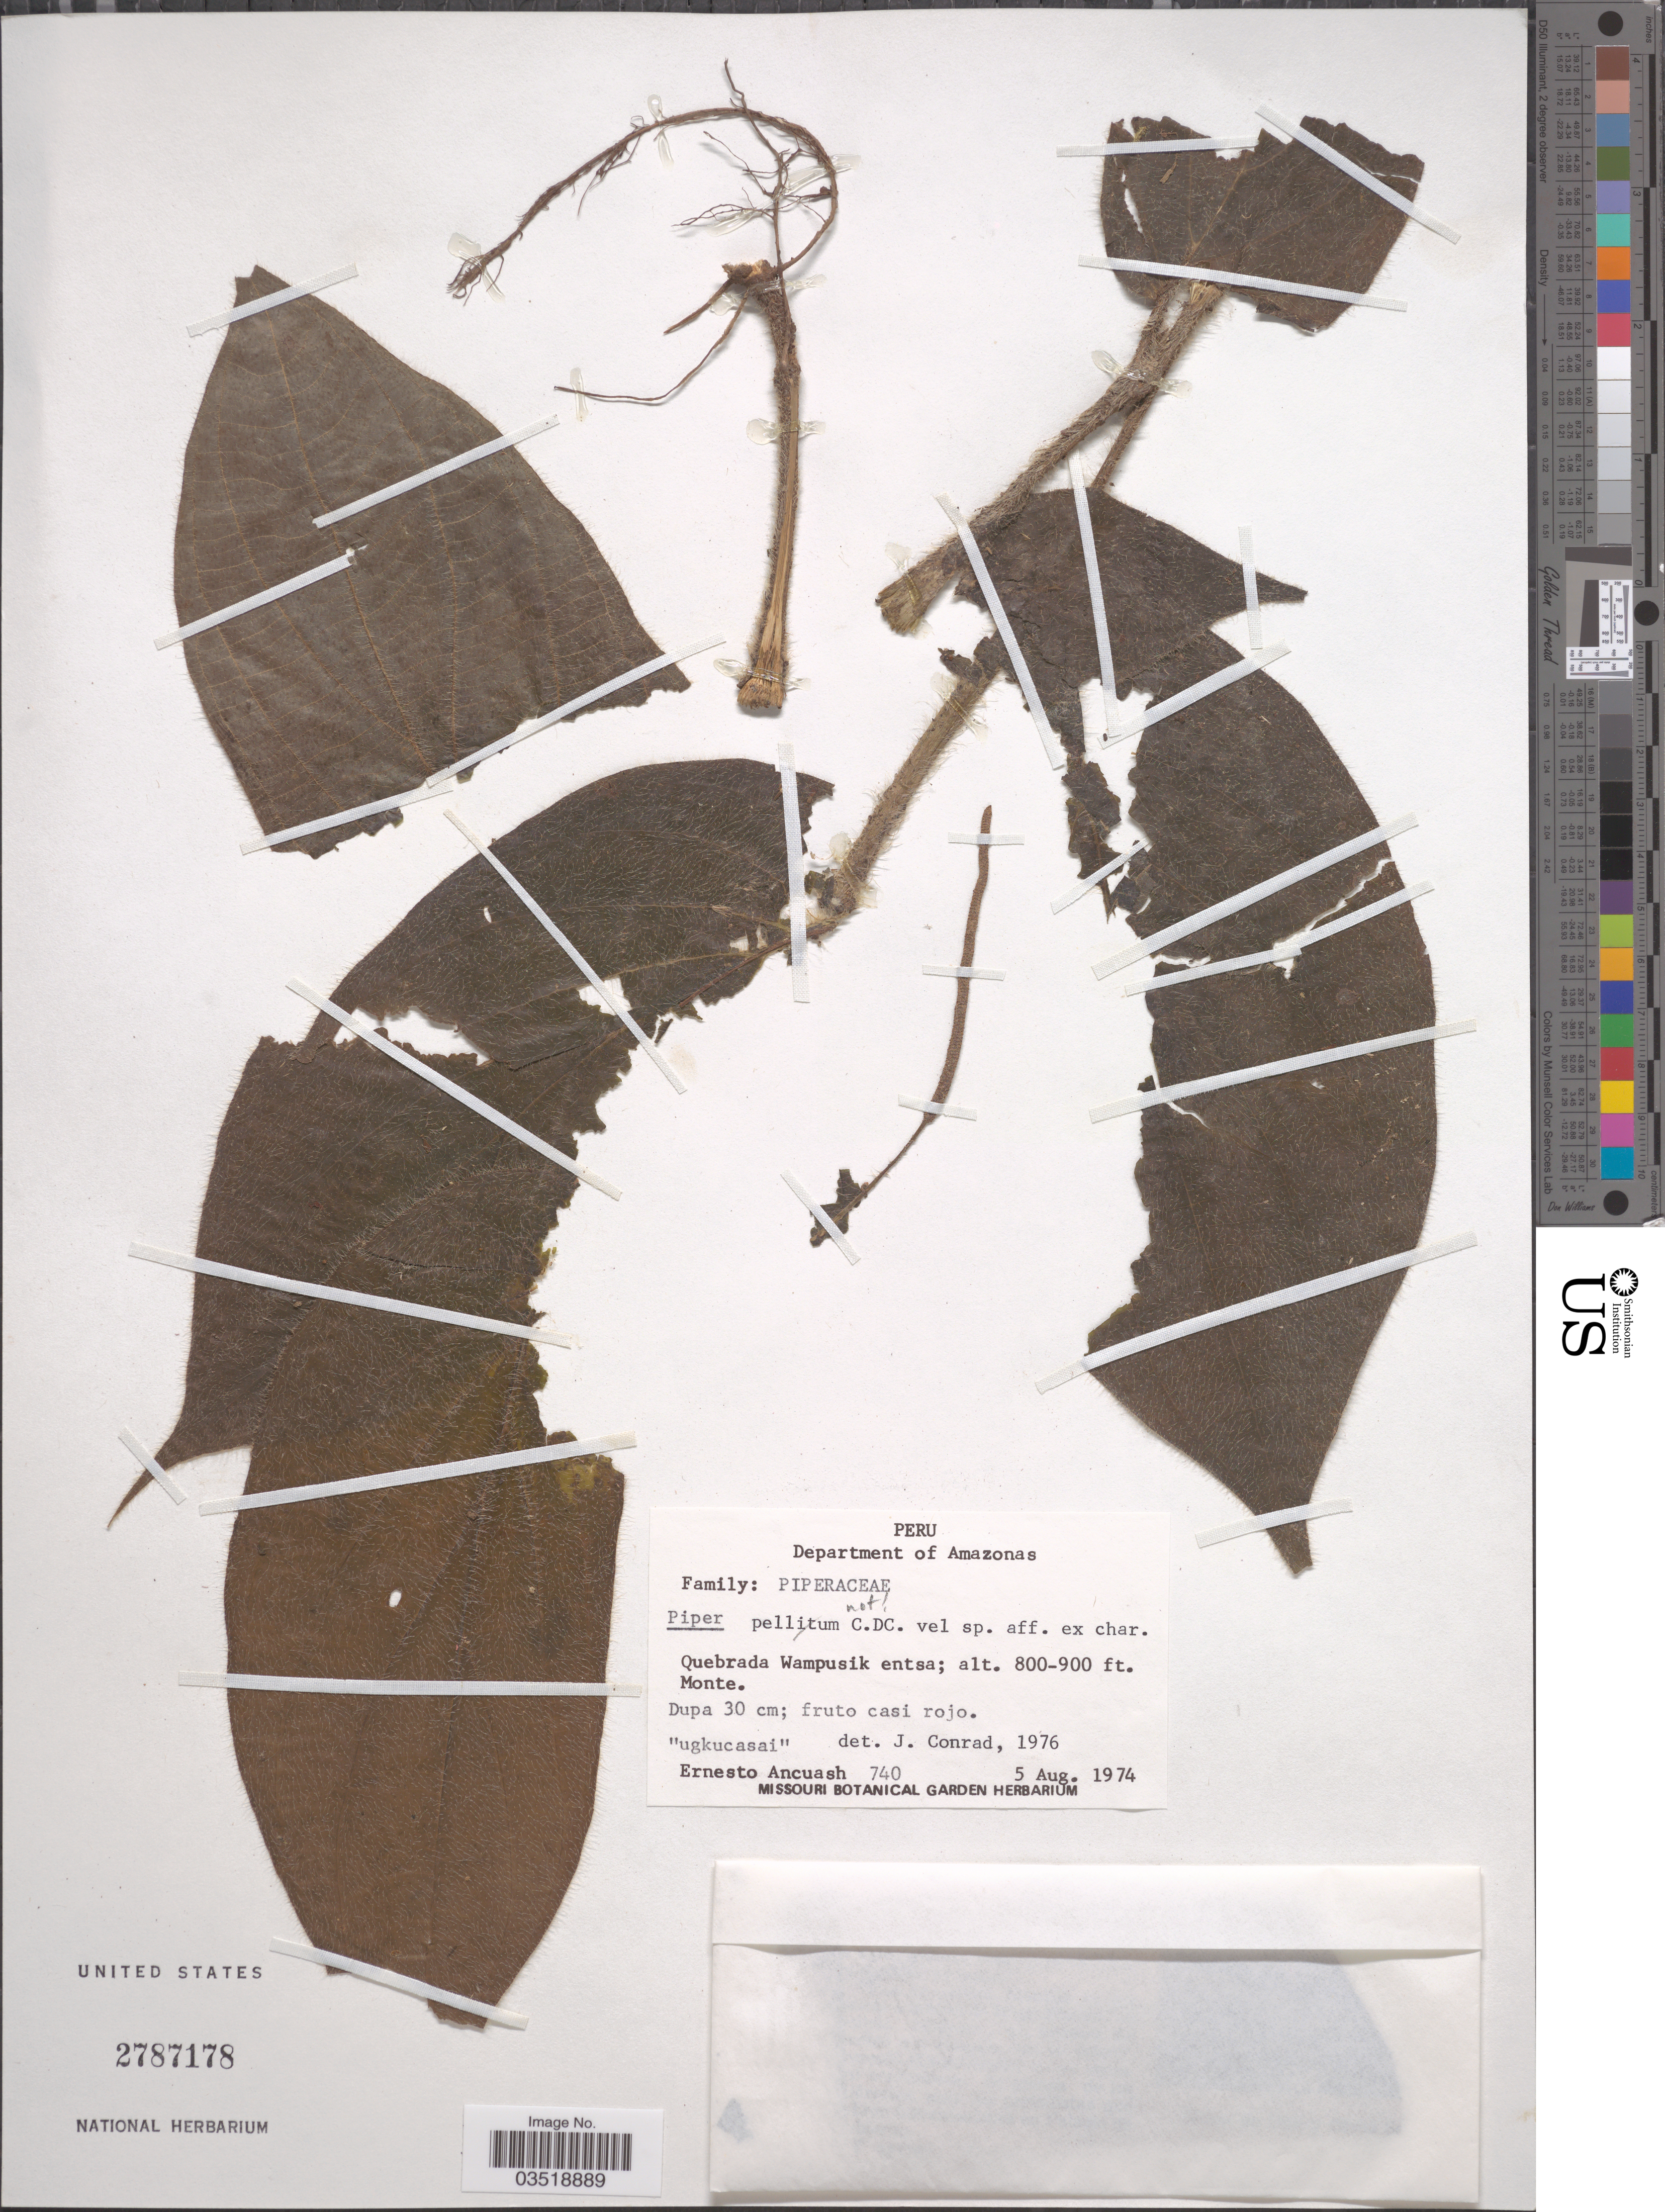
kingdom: Plantae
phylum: Tracheophyta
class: Magnoliopsida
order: Piperales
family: Piperaceae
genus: Piper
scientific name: Piper sp.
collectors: E. Ancuash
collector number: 740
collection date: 1974-08-05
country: Peru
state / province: Amazonas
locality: Department of Amazonas. Quebrada Wampusik entsa; Monte.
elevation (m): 244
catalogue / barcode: US 2787178